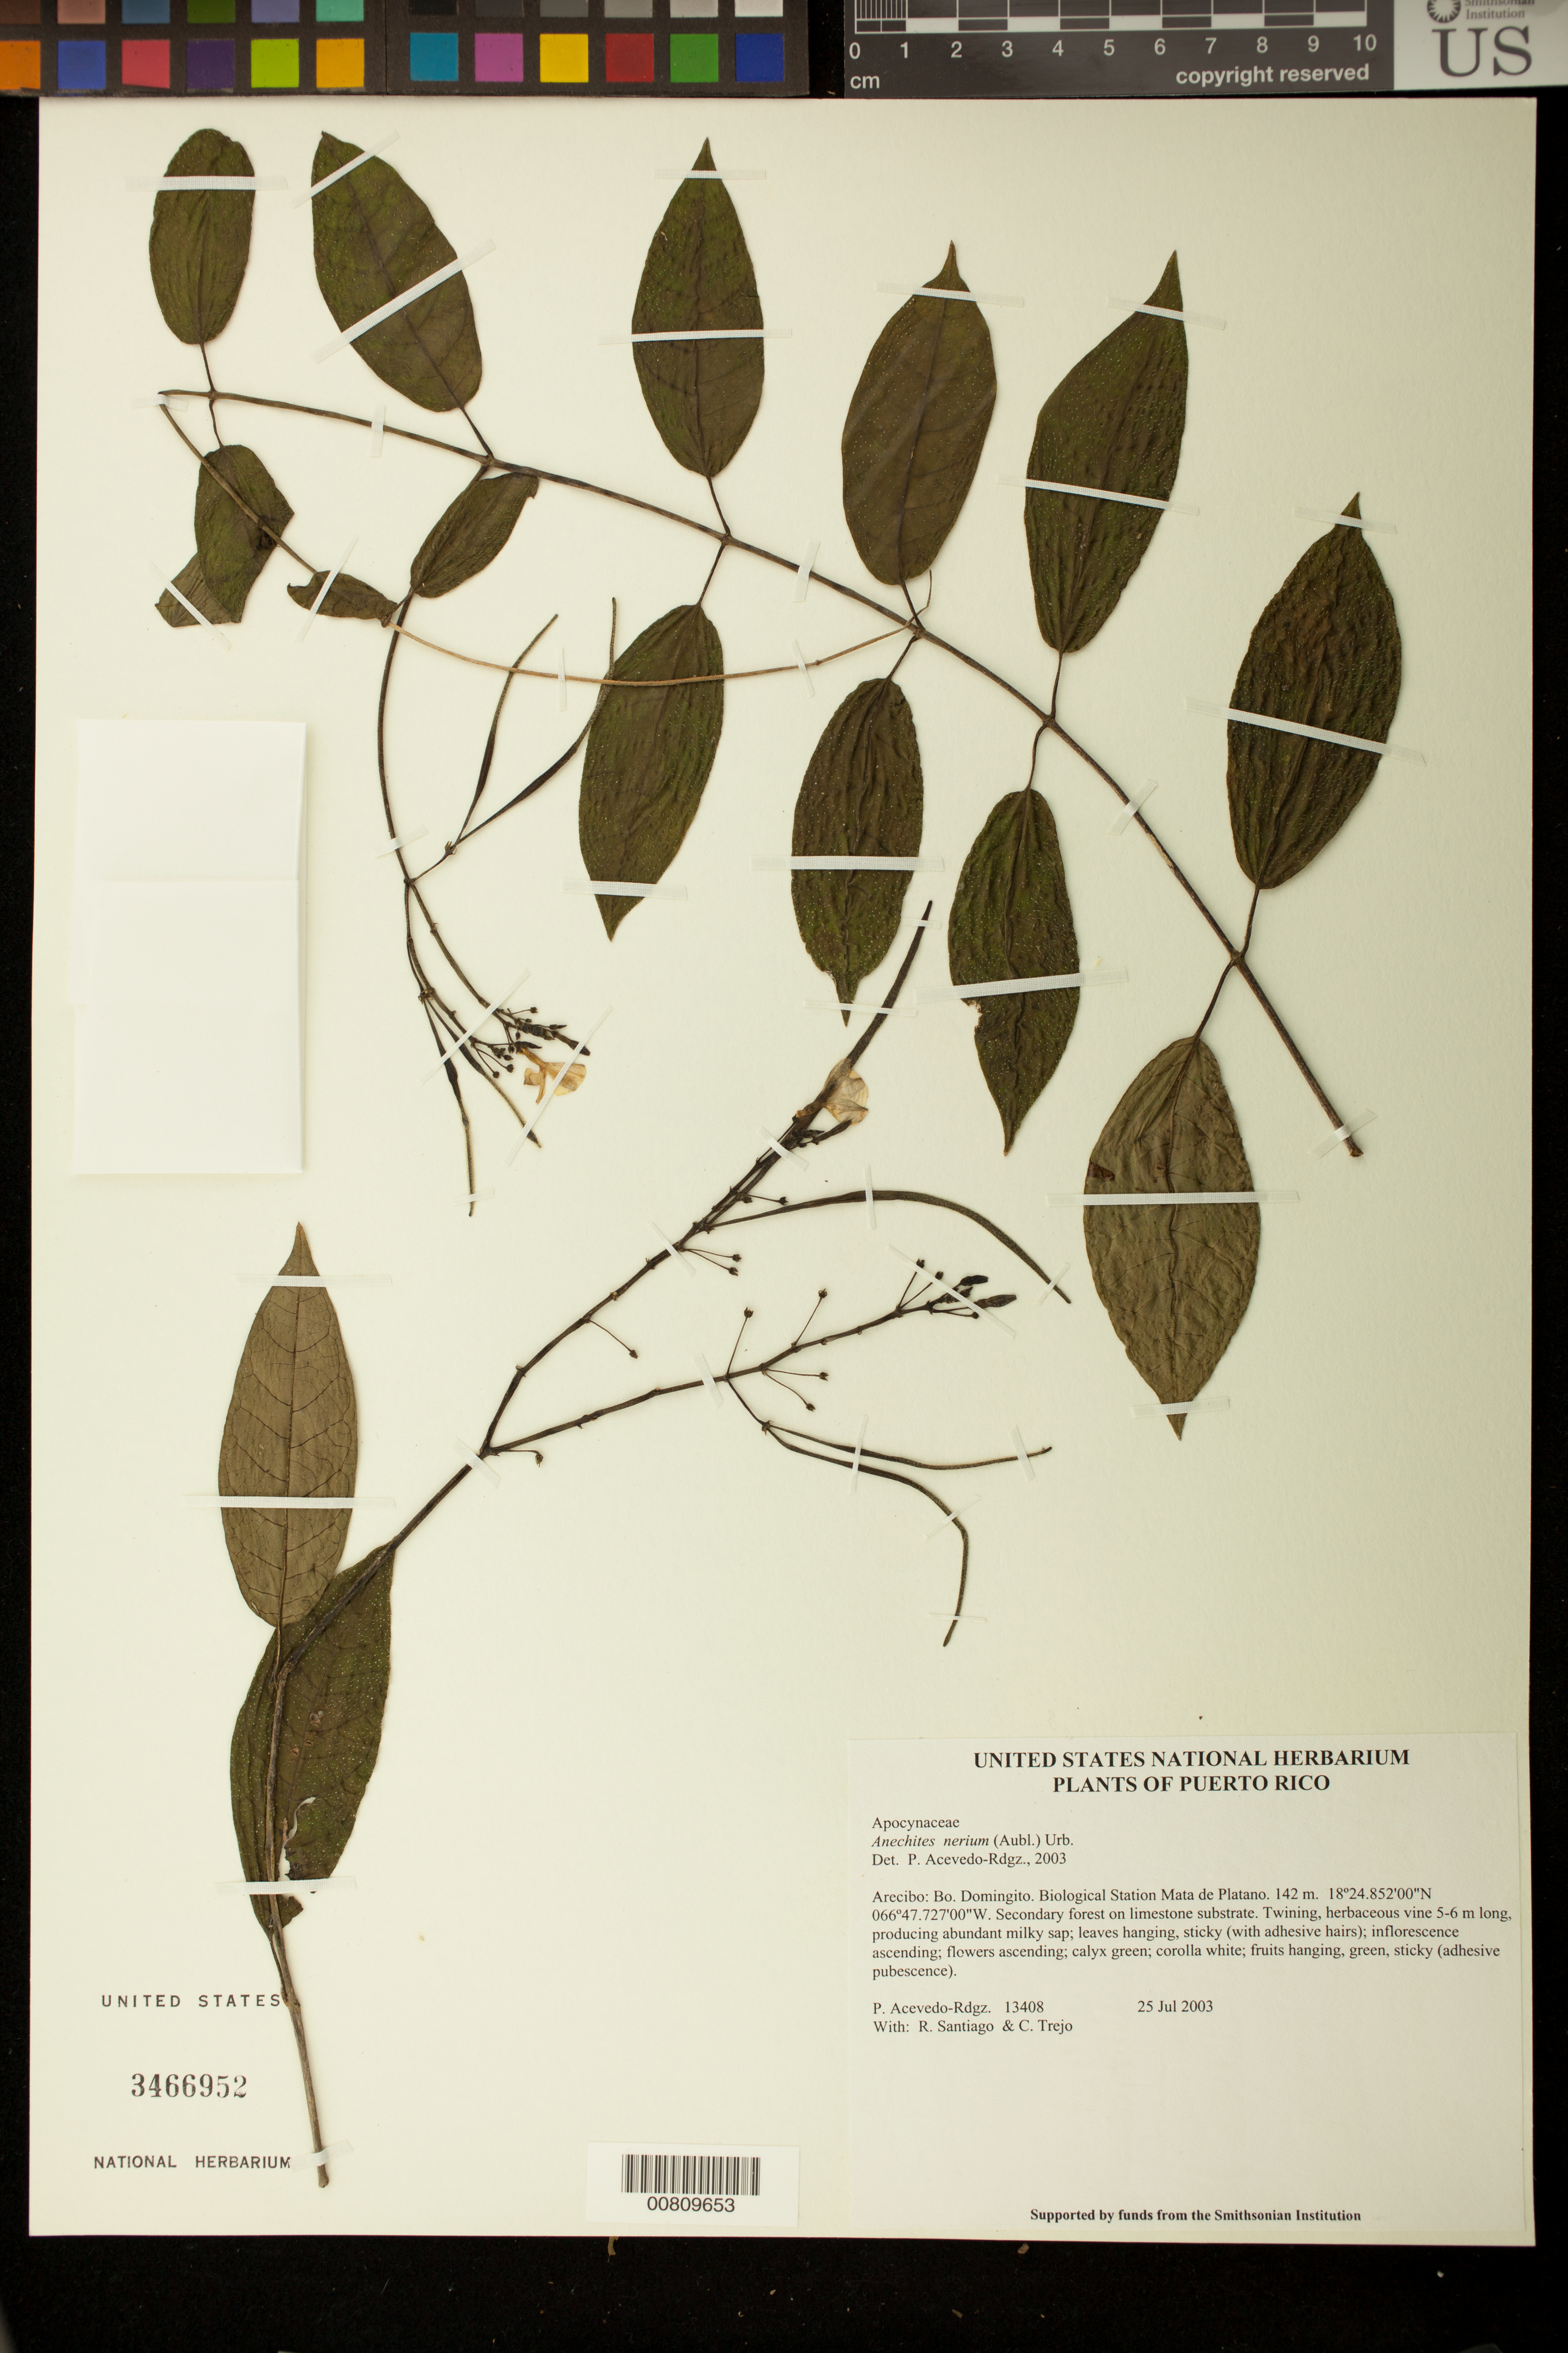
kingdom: Plantae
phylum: Tracheophyta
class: Magnoliopsida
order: Gentianales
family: Apocynaceae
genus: Anechites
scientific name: Anechites nerium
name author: (Aubl.) Urb.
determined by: Acevedo-Rodríguez, P., (BOT), Smithsonian Institution - National Museum of Natural History (UNITED STATES)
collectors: P. Acevedo-Rodr., R. Santiago & C. Trejo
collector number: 13408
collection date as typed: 25 Jul 2003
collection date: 2003-07-25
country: Puerto Rico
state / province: Arecibo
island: Puerto Rico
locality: Arecibo: Bo. Domingito. Biological Station Mata de Platano.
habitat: Secondary forest on limestone substrate.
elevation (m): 142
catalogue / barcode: US 3466952